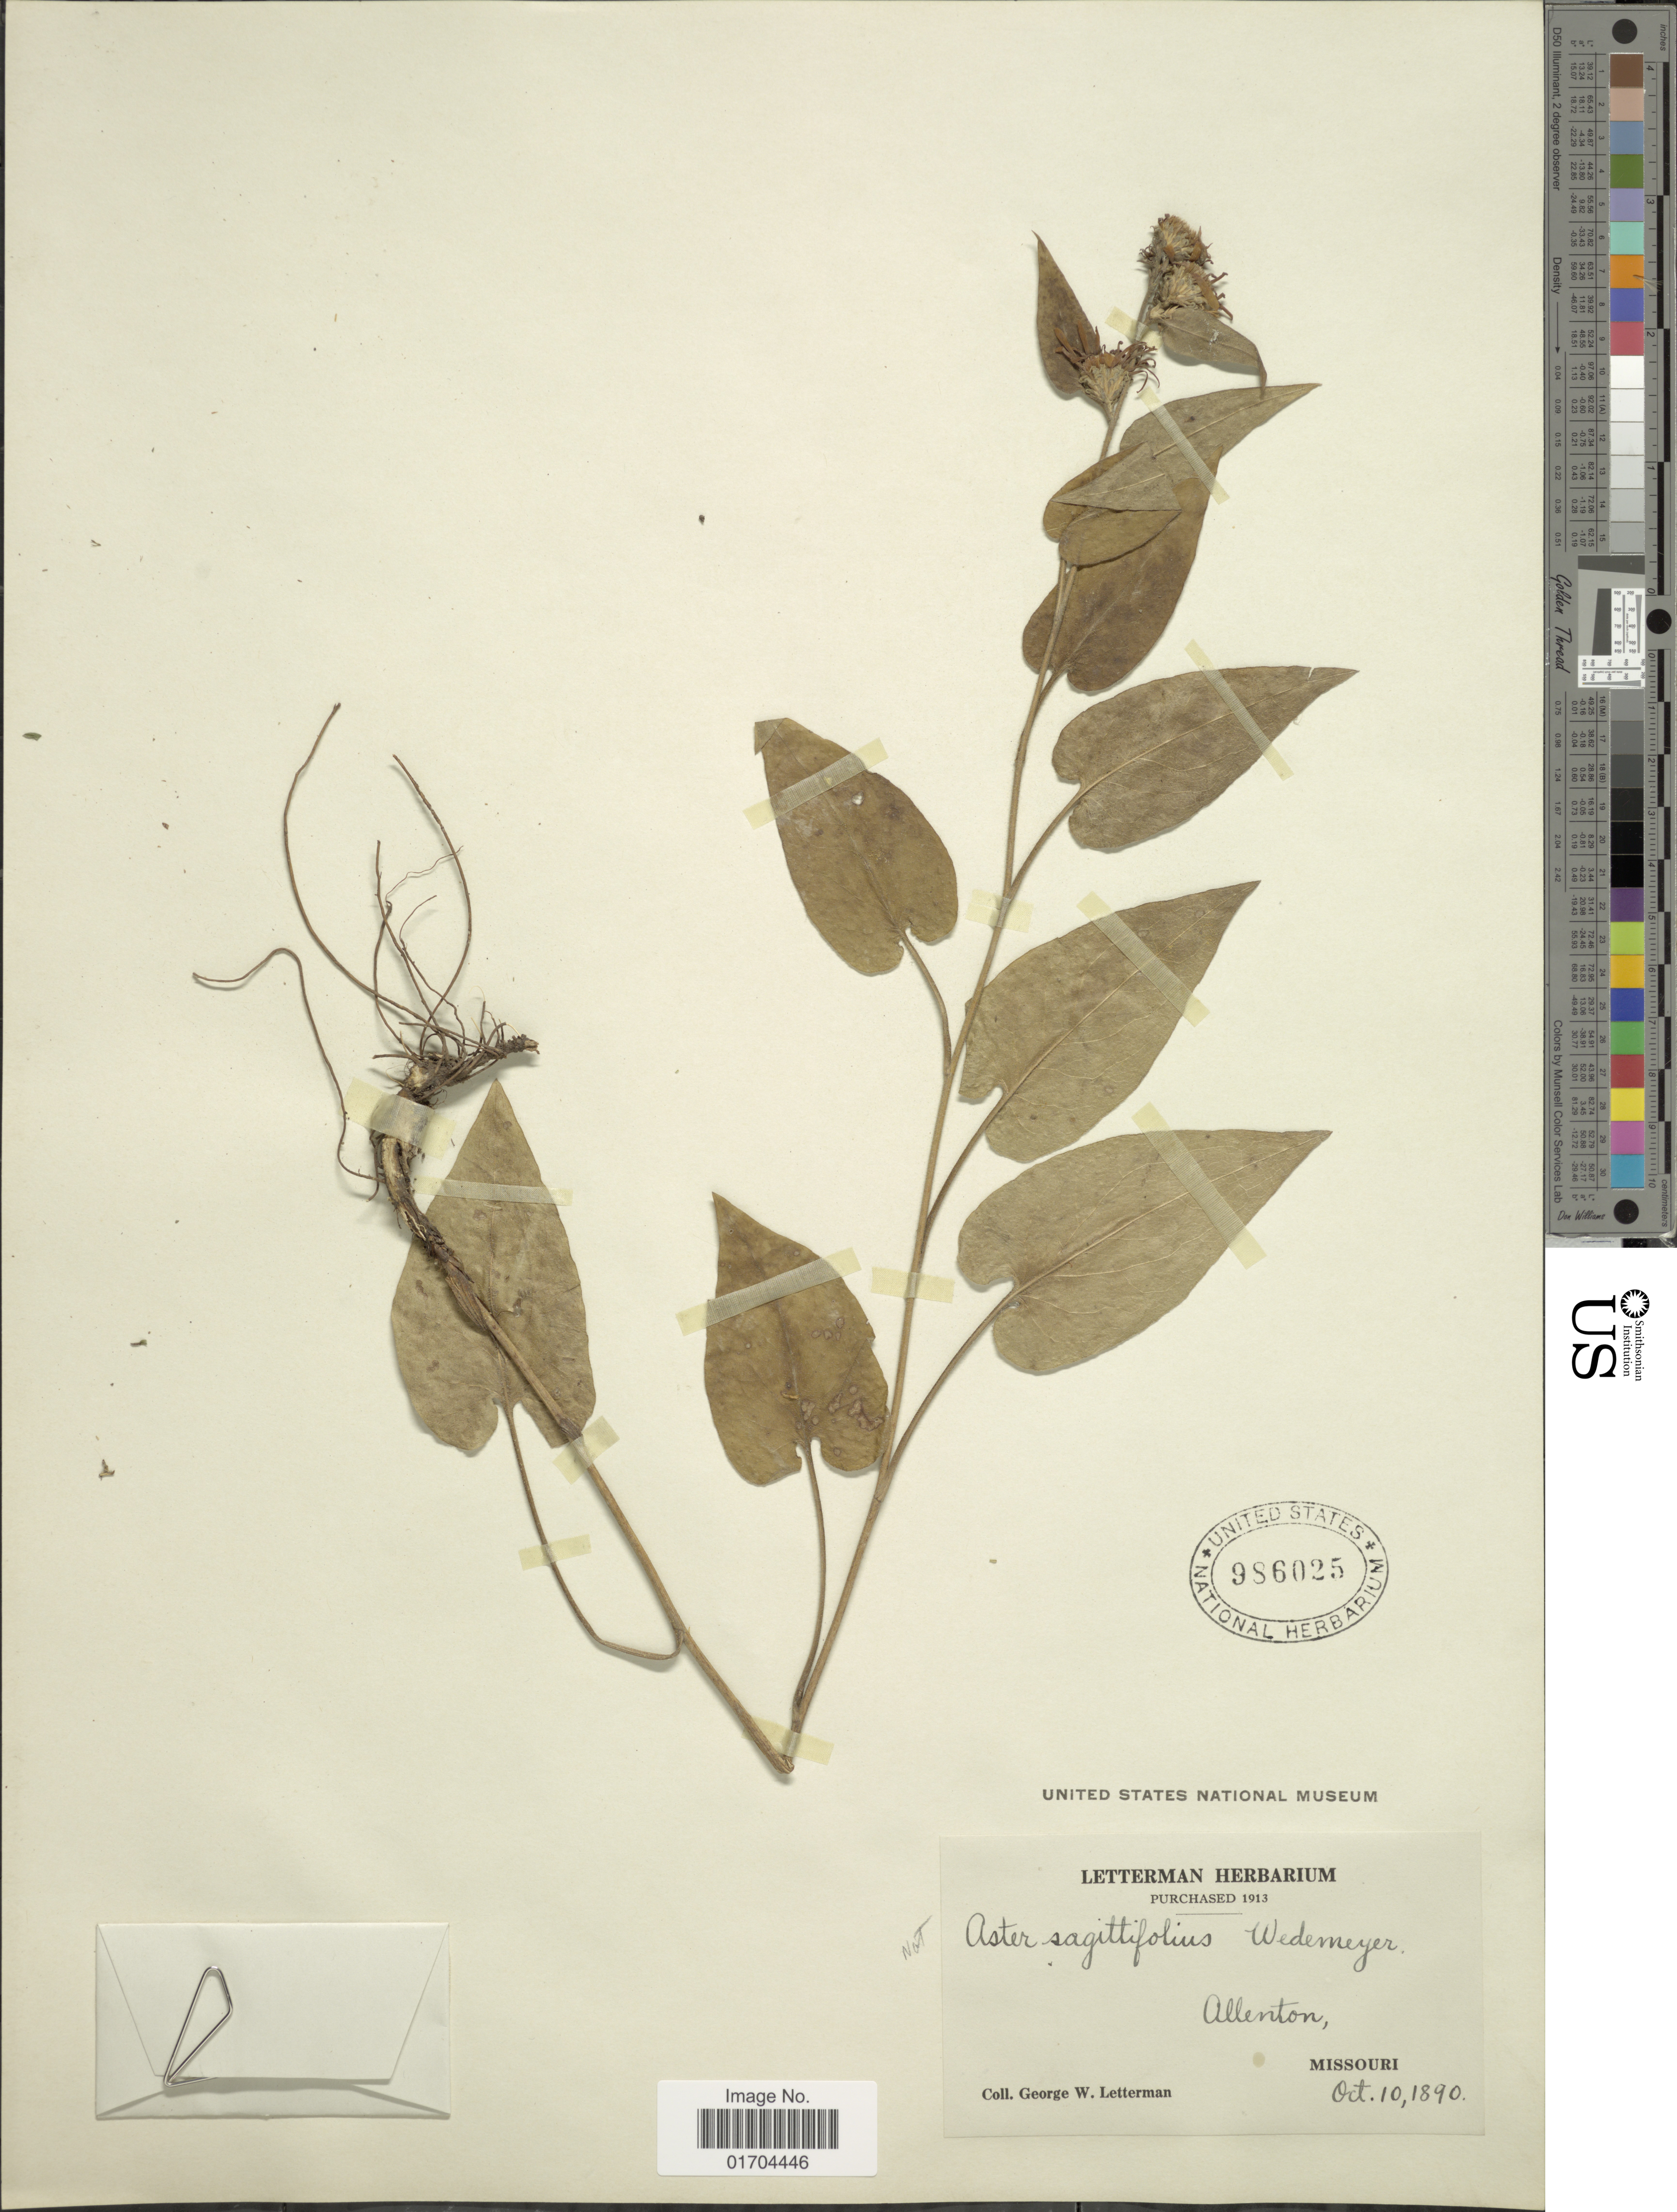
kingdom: Plantae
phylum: Tracheophyta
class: Magnoliopsida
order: Asterales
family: Asteraceae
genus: Symphyotrichum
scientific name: Symphyotrichum sp.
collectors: G. W. Letterman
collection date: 1890-10-10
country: United States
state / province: Missouri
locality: Allenton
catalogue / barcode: US 986025